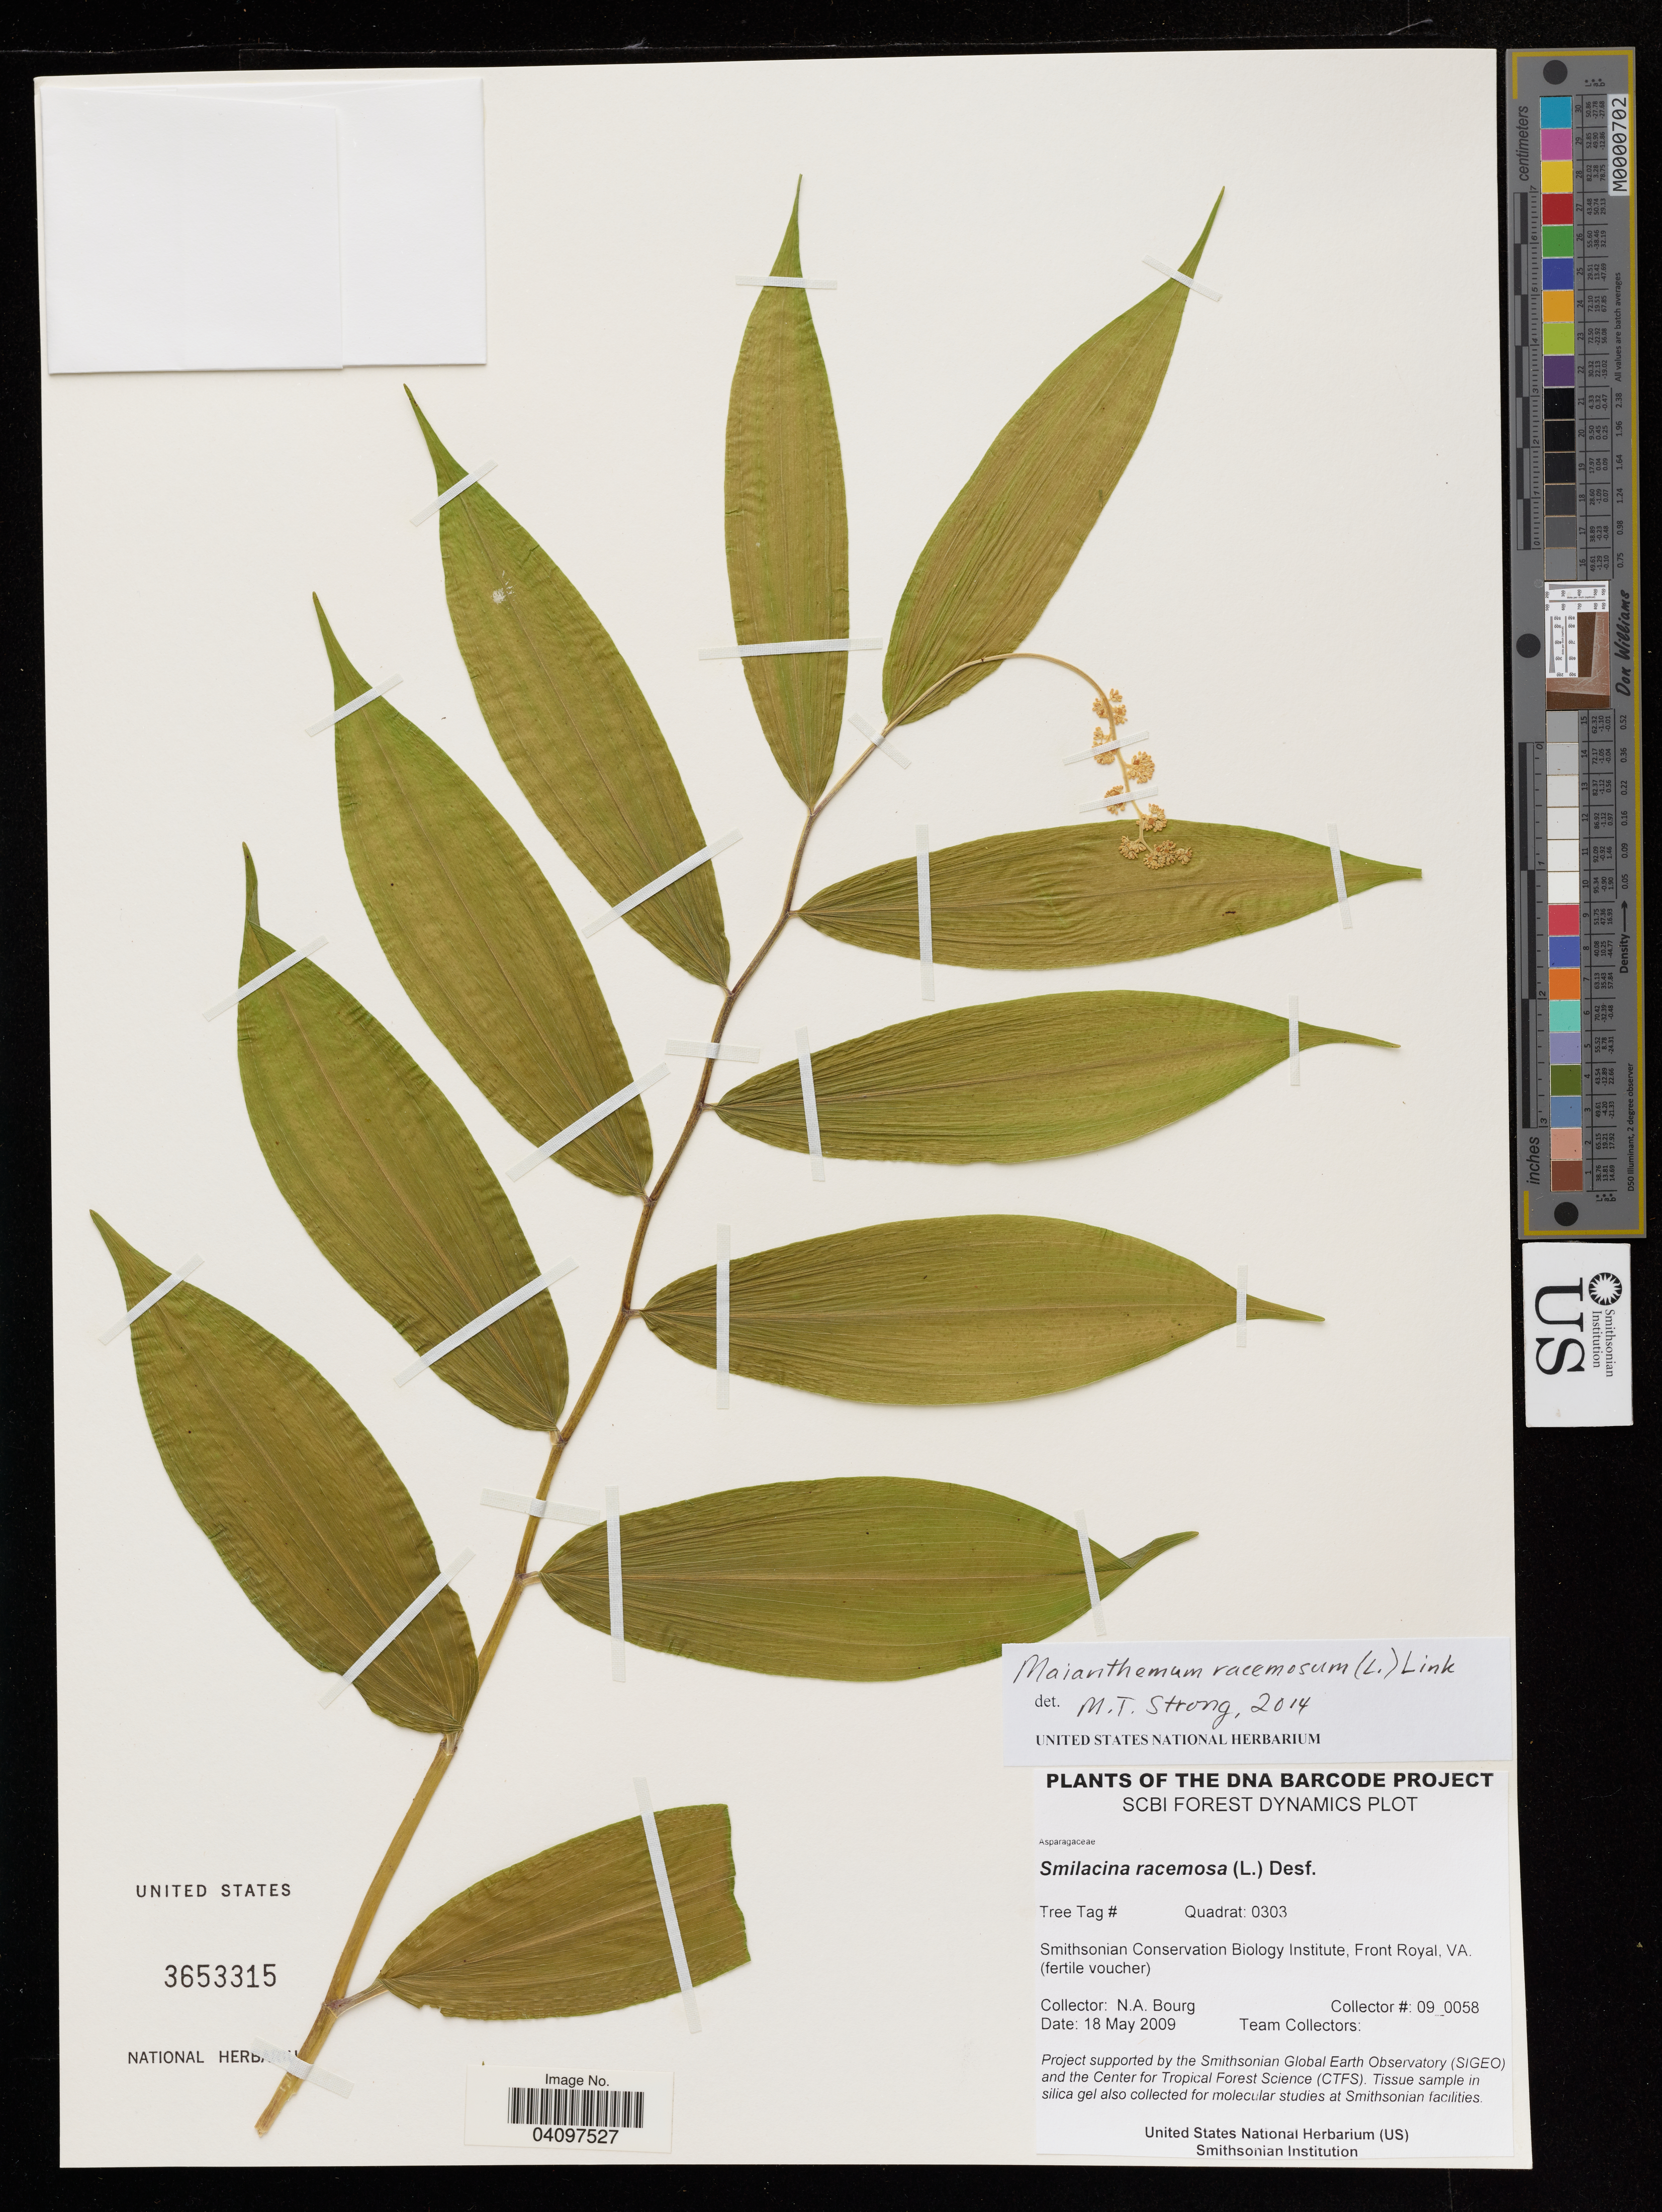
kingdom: Plantae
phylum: Tracheophyta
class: Liliopsida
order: Asparagales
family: Asparagaceae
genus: Smilacina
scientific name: Smilacina racemosa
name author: (L.) Desf.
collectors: N. A. Bourg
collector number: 09_0058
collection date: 2009-05-18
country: United States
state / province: Virginia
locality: Smithsonian Conservation Biology Institute, Front Royal.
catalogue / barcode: US 3653315